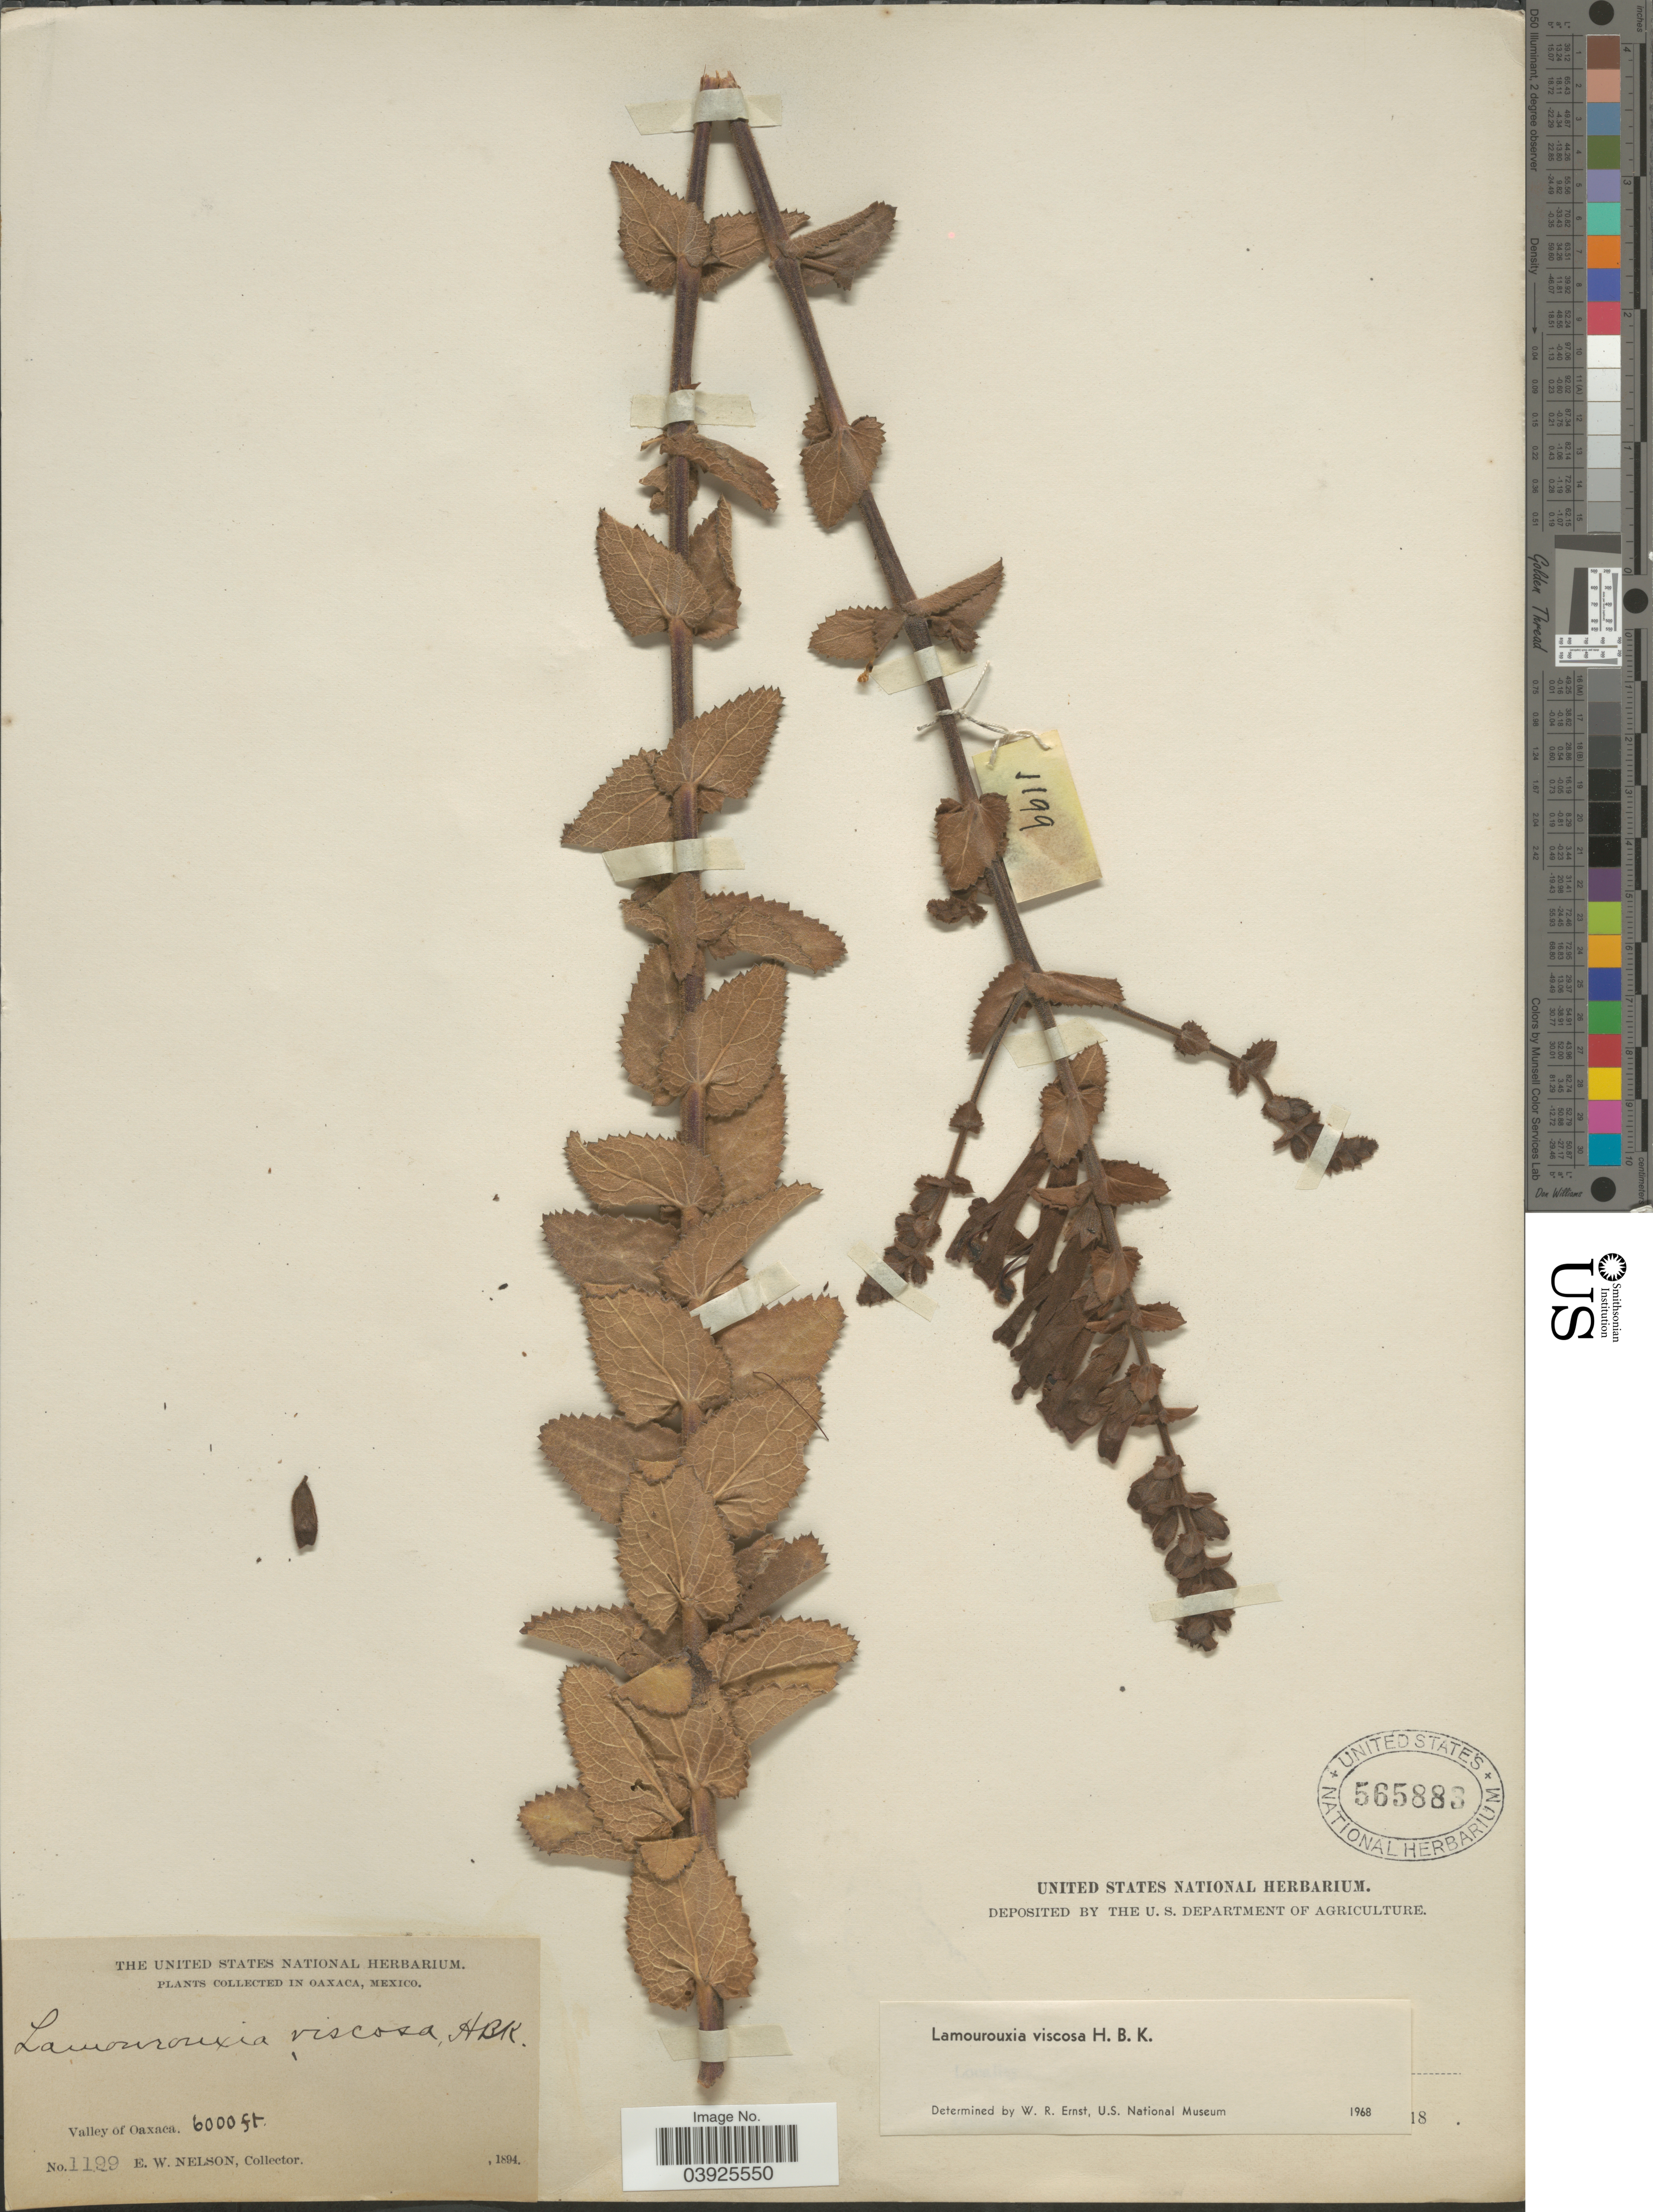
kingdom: Plantae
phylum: Tracheophyta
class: Magnoliopsida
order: Lamiales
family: Orobanchaceae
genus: Lamourouxia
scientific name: Lamourouxia viscosa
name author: Kunth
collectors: E. W. Nelson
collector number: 1199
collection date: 1894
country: Mexico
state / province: Oaxaca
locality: Valley of Oaxaca.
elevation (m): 1829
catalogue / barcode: US 565883